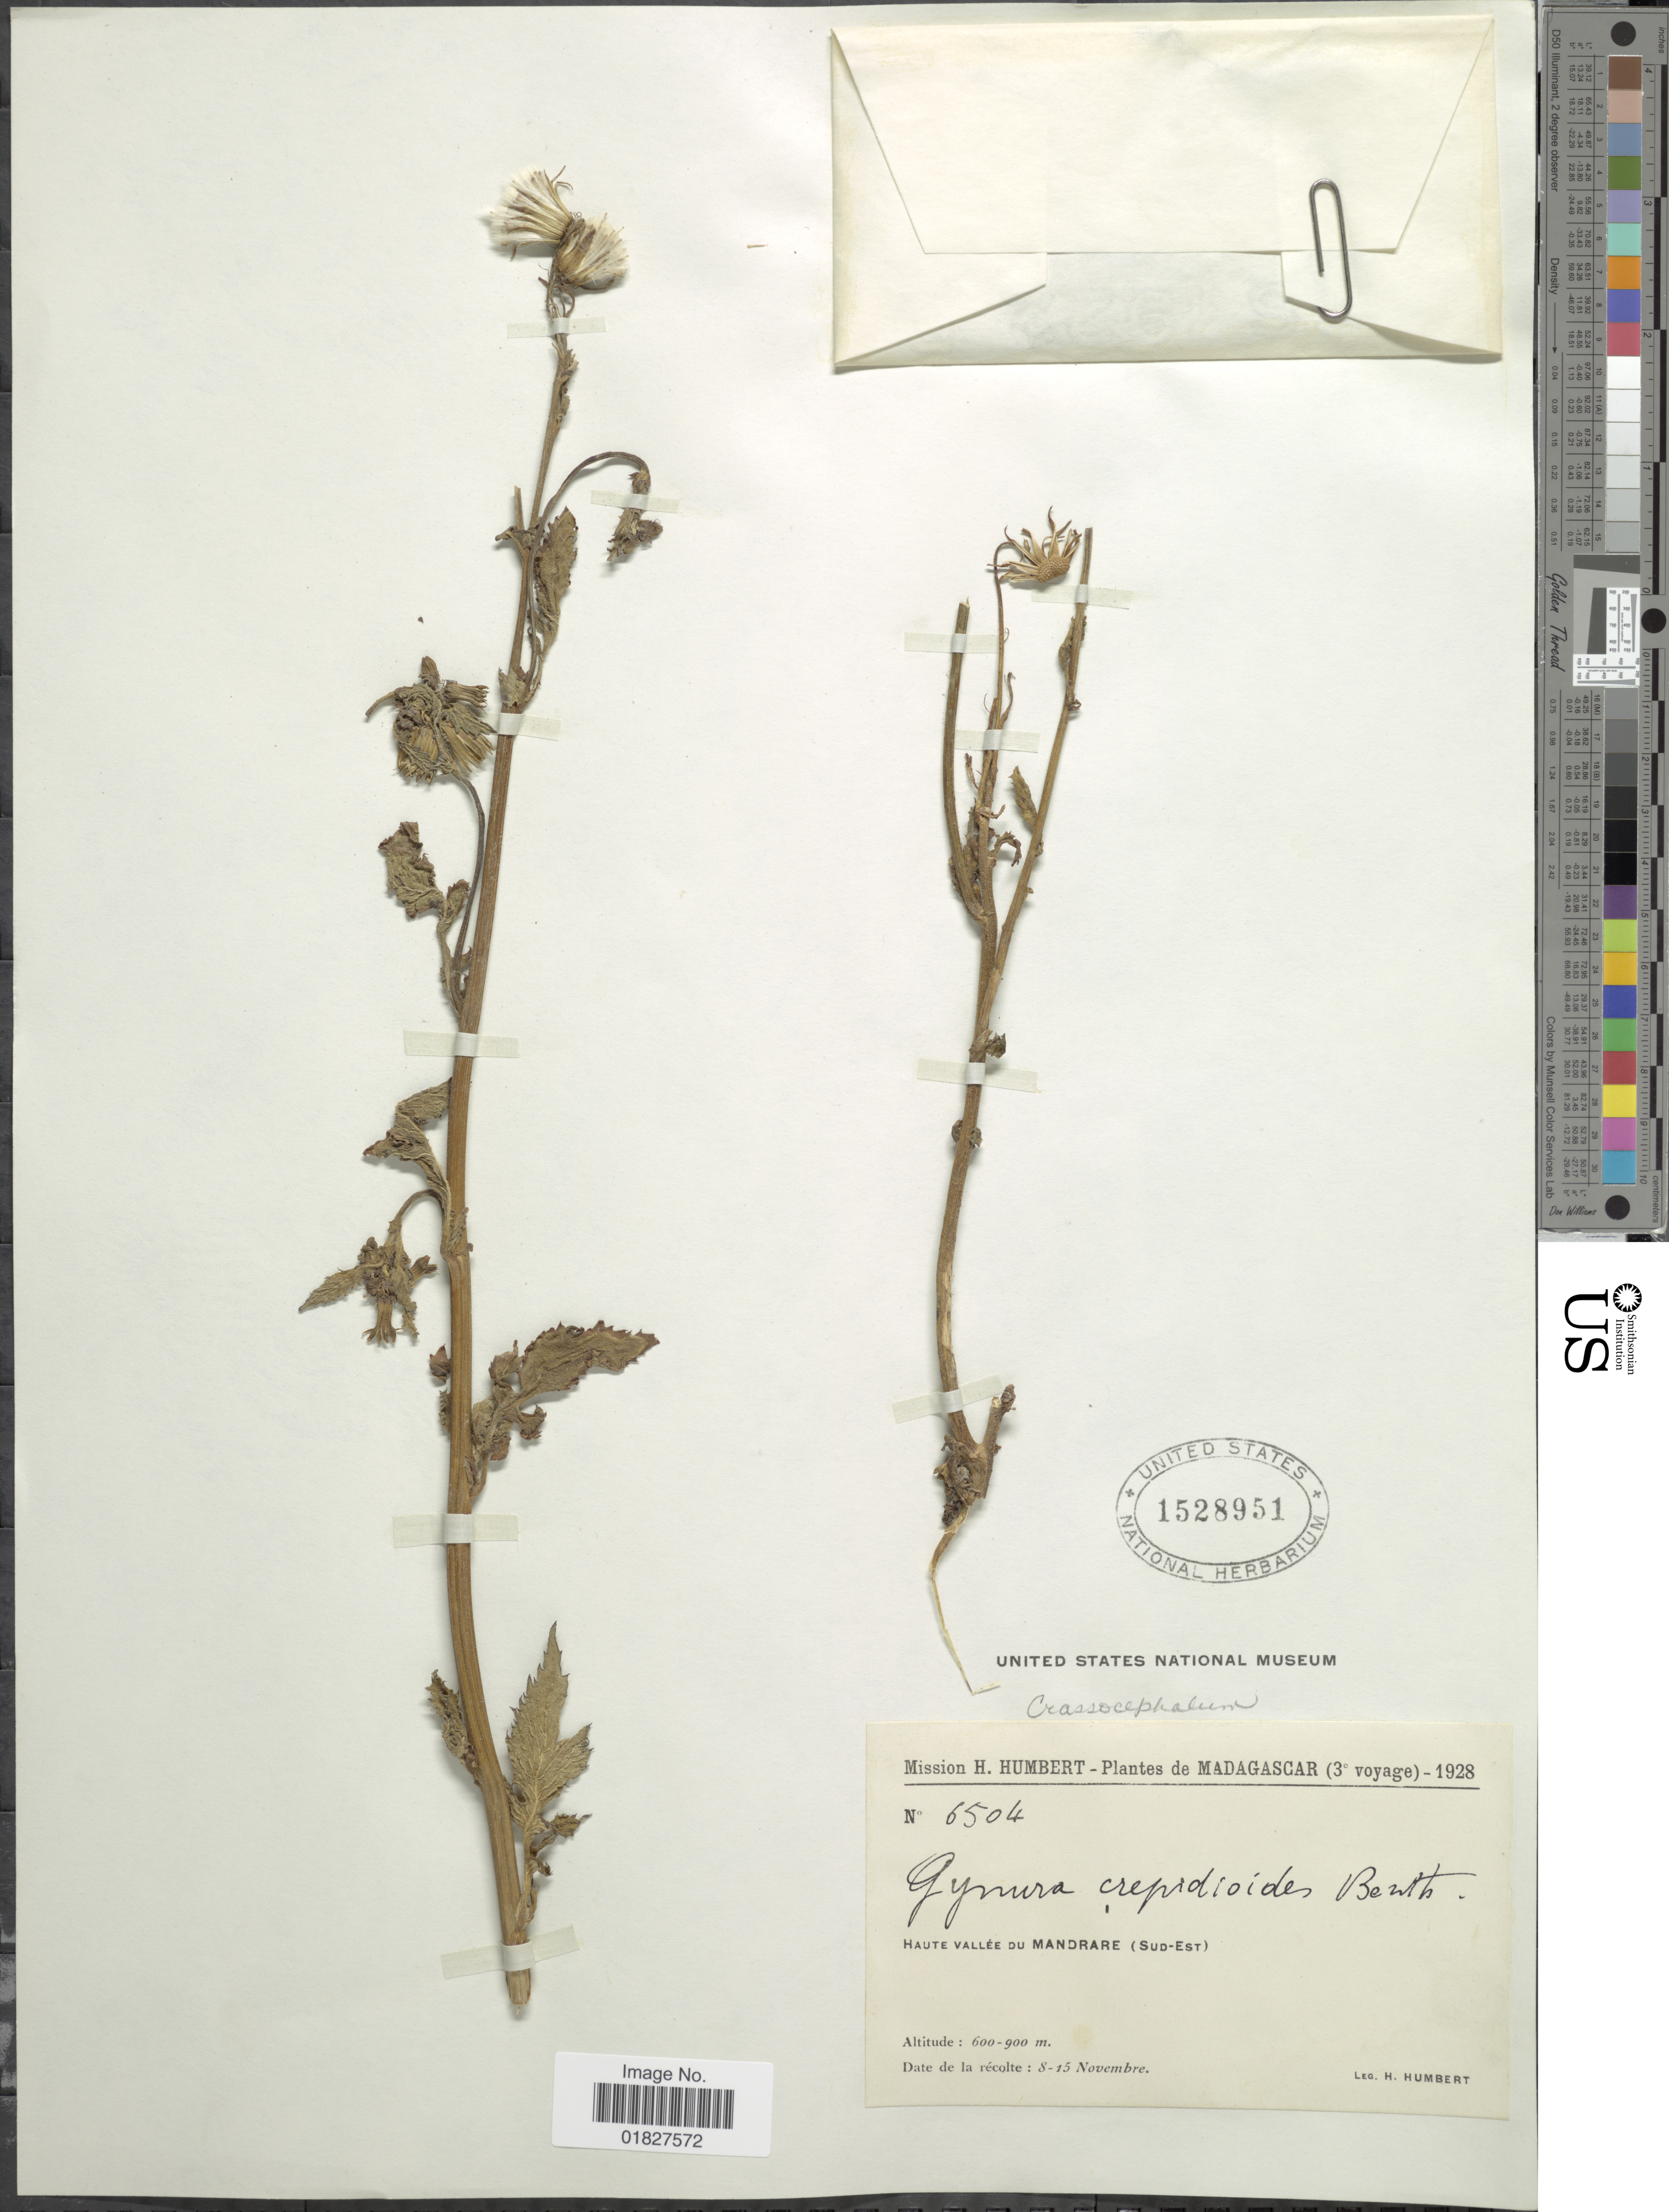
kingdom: Plantae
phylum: Tracheophyta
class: Magnoliopsida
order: Asterales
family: Asteraceae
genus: Crassocephalum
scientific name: Crassocephalum crepidioides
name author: (Benth.) S. Moore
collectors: H. Humbert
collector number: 6504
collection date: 1928-11-08/1928-11-15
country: Madagascar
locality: Haute Vallee du Mandrare (Sud-Est)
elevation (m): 600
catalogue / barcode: US 1528951